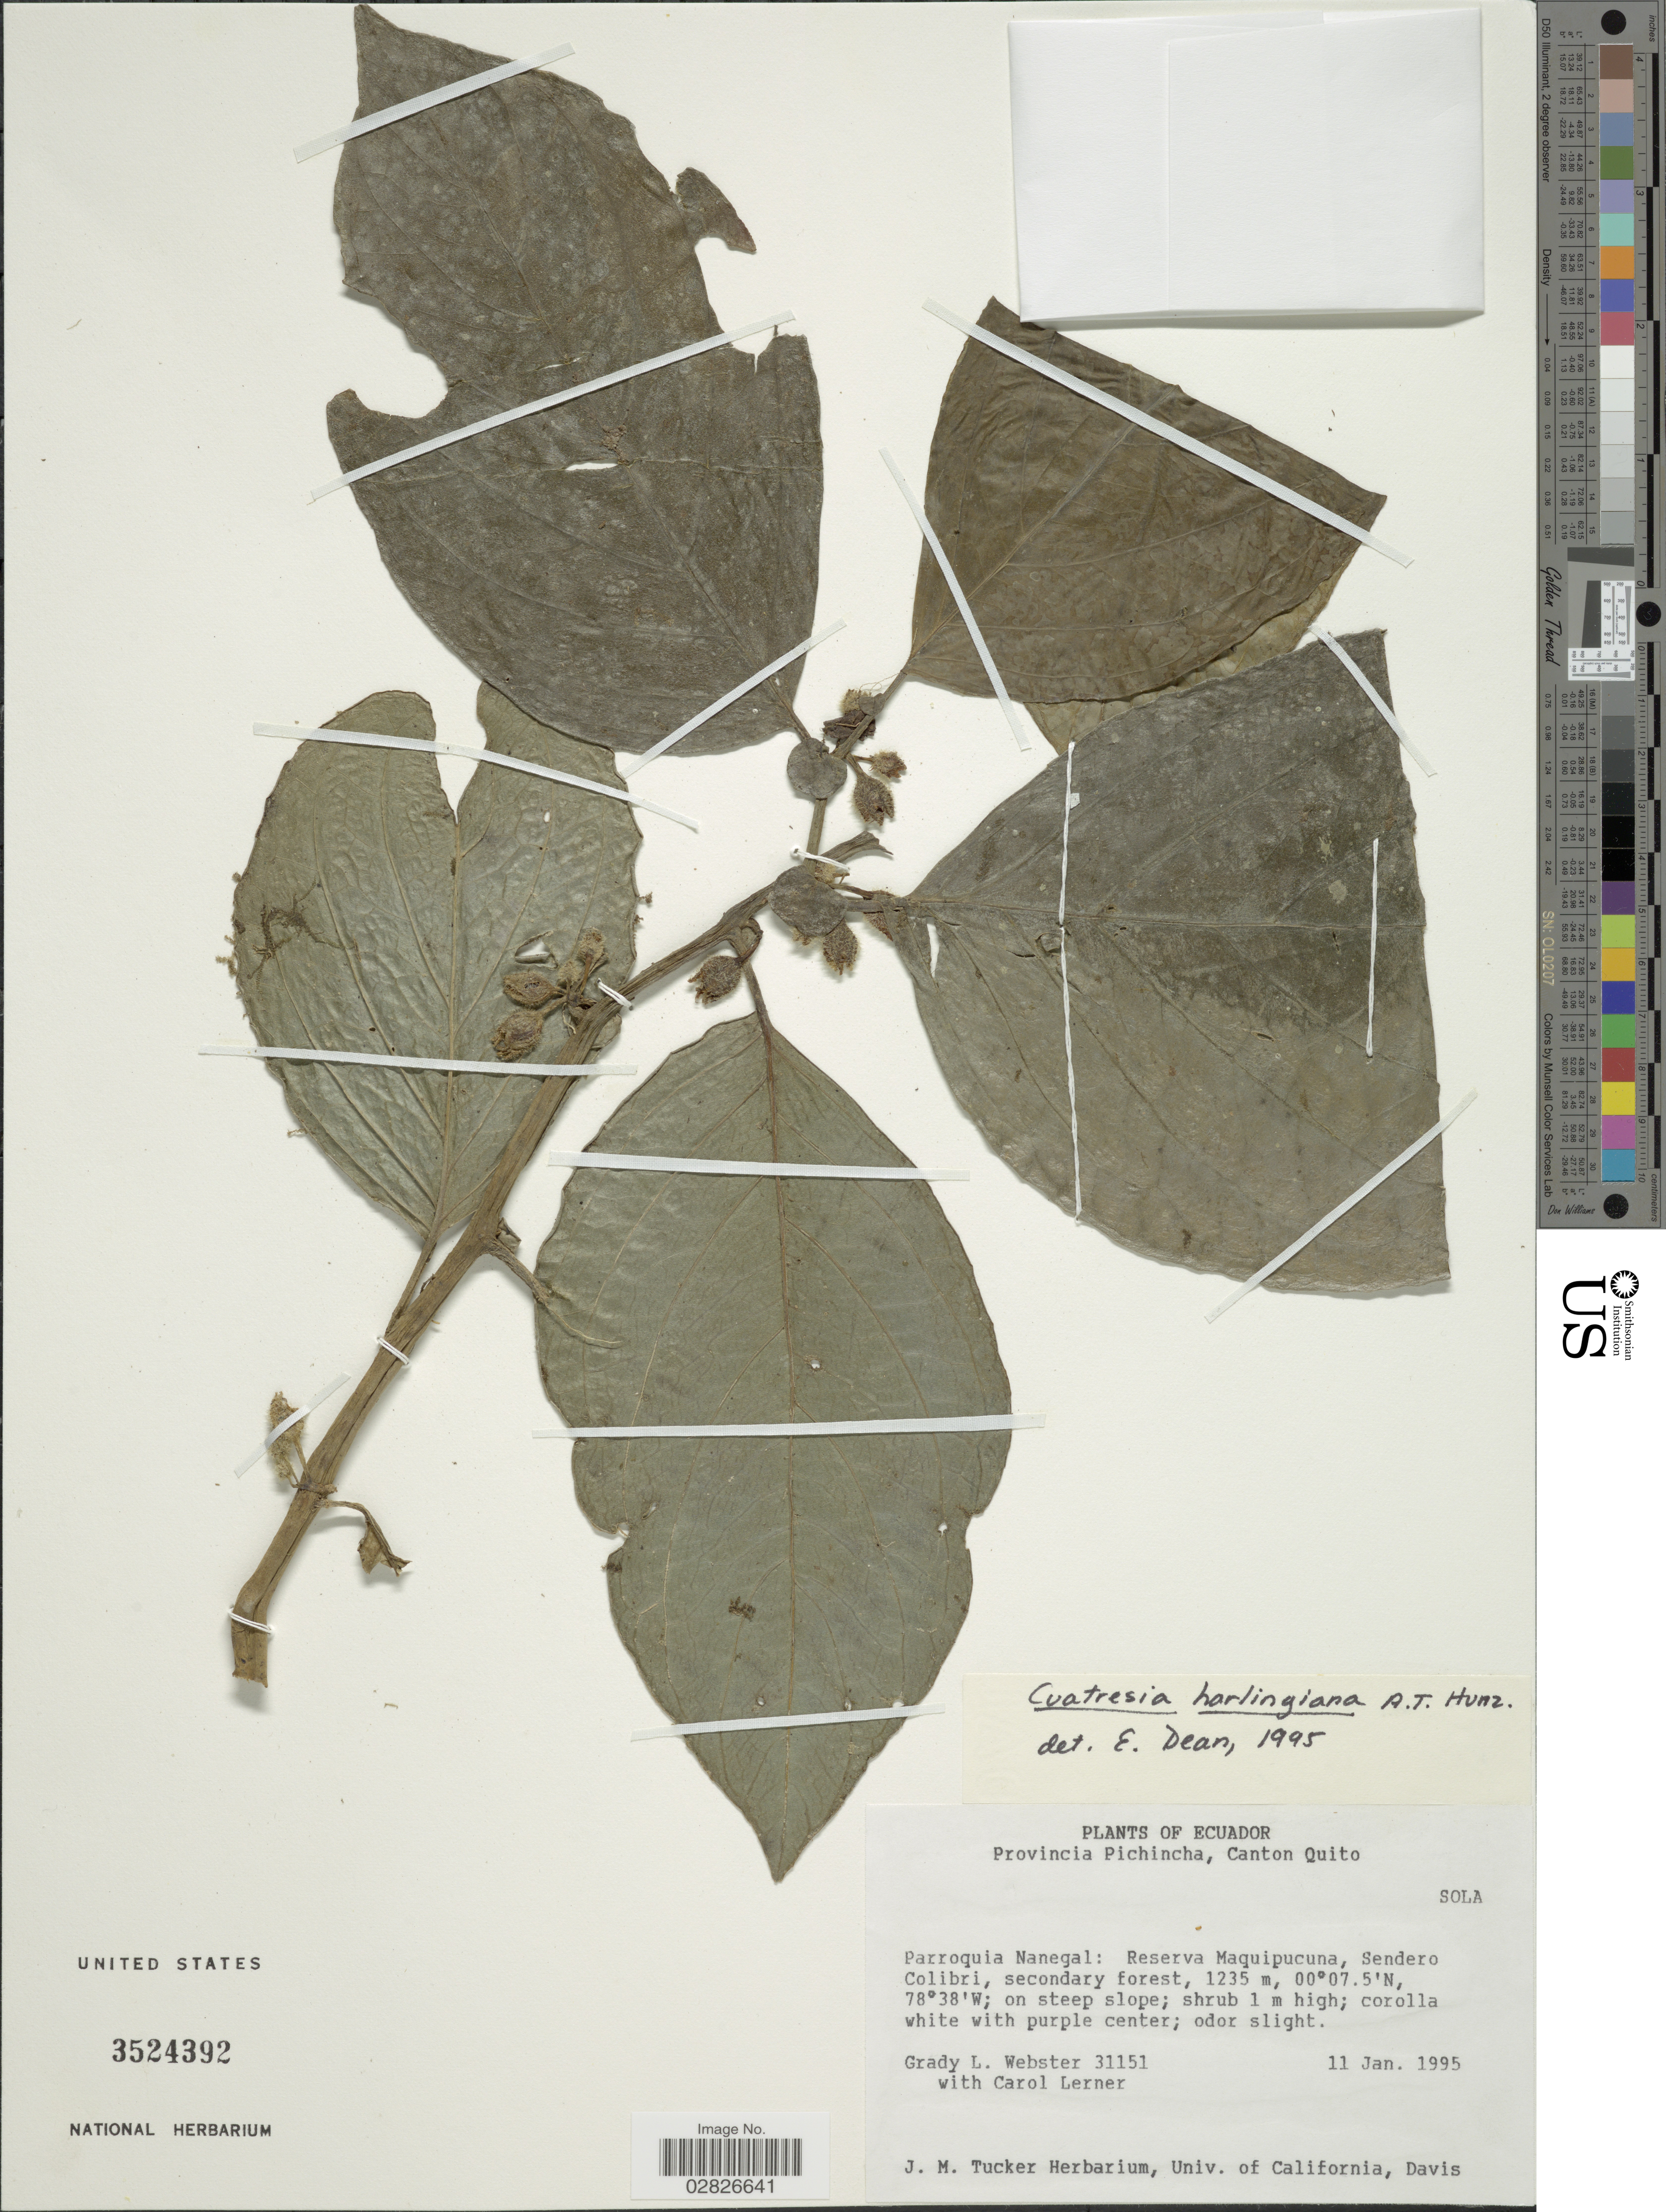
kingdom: Plantae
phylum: Tracheophyta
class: Magnoliopsida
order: Solanales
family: Solanaceae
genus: Cuatresia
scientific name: Cuatresia harlingiana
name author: Hunz.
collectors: G. L. Webster & C. Lerner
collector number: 31151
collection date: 1995-01-11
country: Ecuador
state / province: Pichincha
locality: Canton Quito, Parroquia Nanegal, Reserva Maquipucuna, Sendero Colibri.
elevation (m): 1235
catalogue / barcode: US 3524392